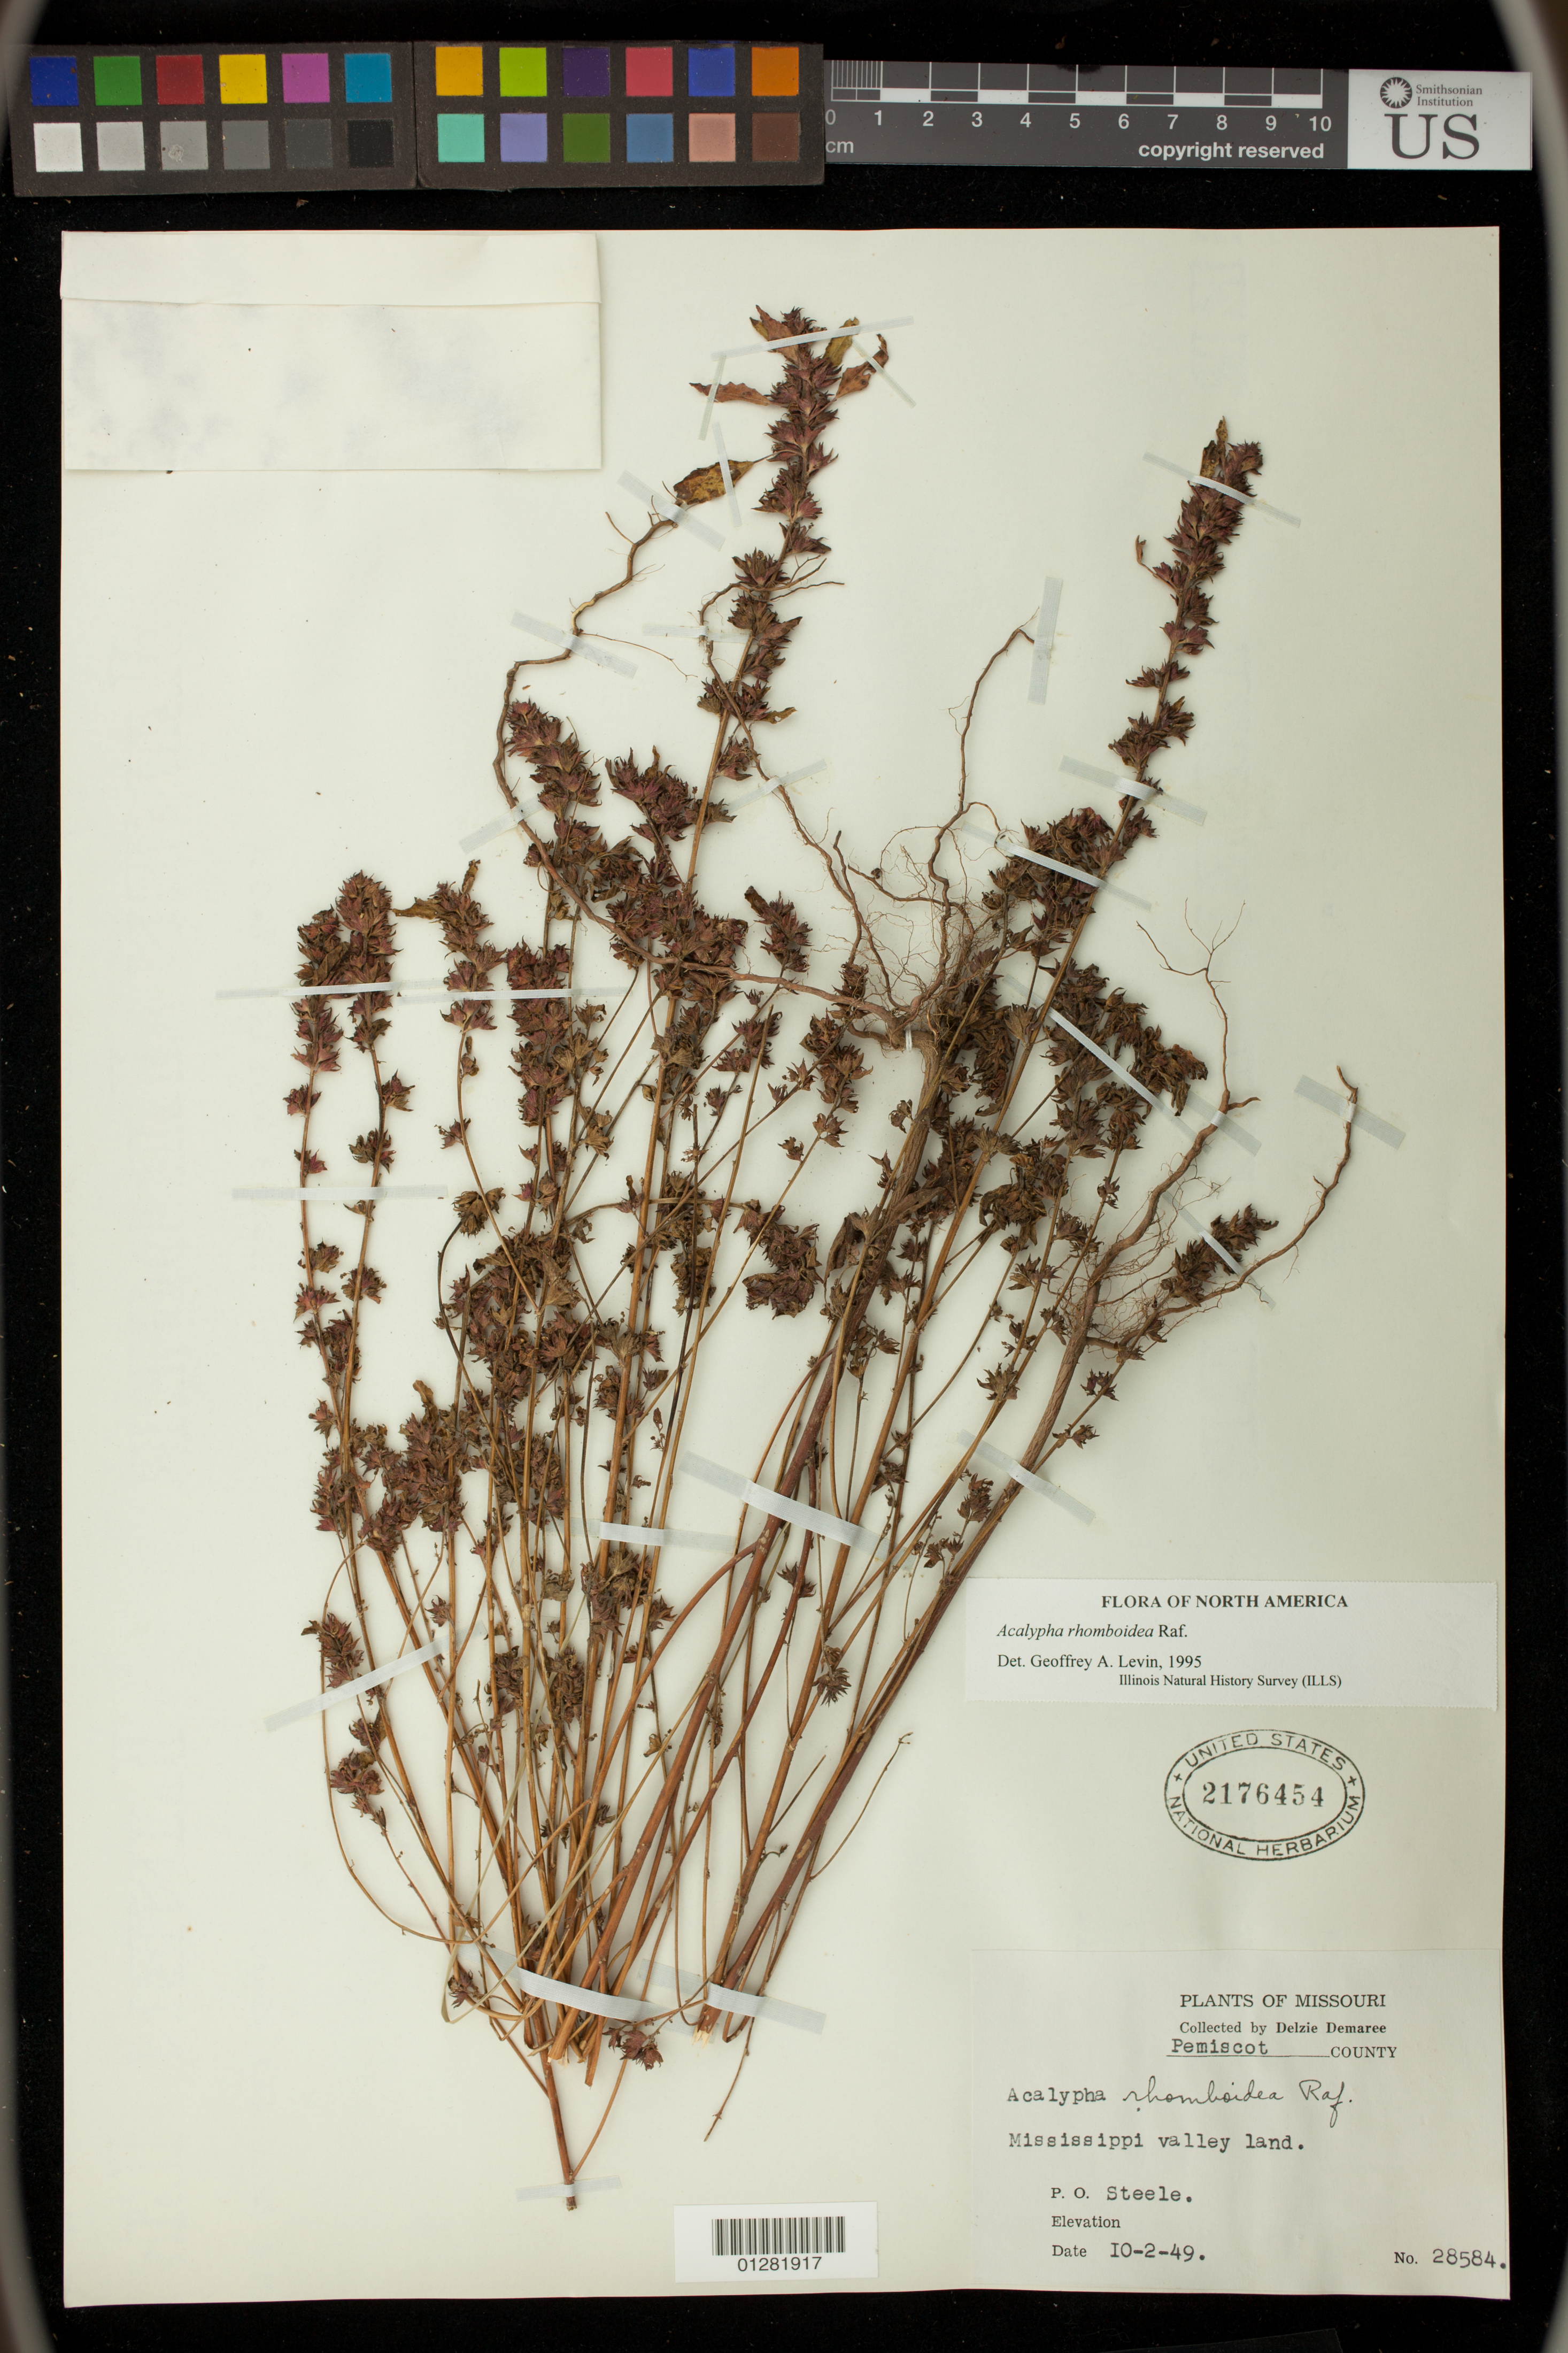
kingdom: Plantae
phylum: Tracheophyta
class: Magnoliopsida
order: Malpighiales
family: Euphorbiaceae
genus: Acalypha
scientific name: Acalypha rhomboidea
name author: Raf.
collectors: D. Demaree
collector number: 28584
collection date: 1949-10-02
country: United States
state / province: Missouri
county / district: Pemiscot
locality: Mississippi Valley land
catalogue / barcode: US 2176454